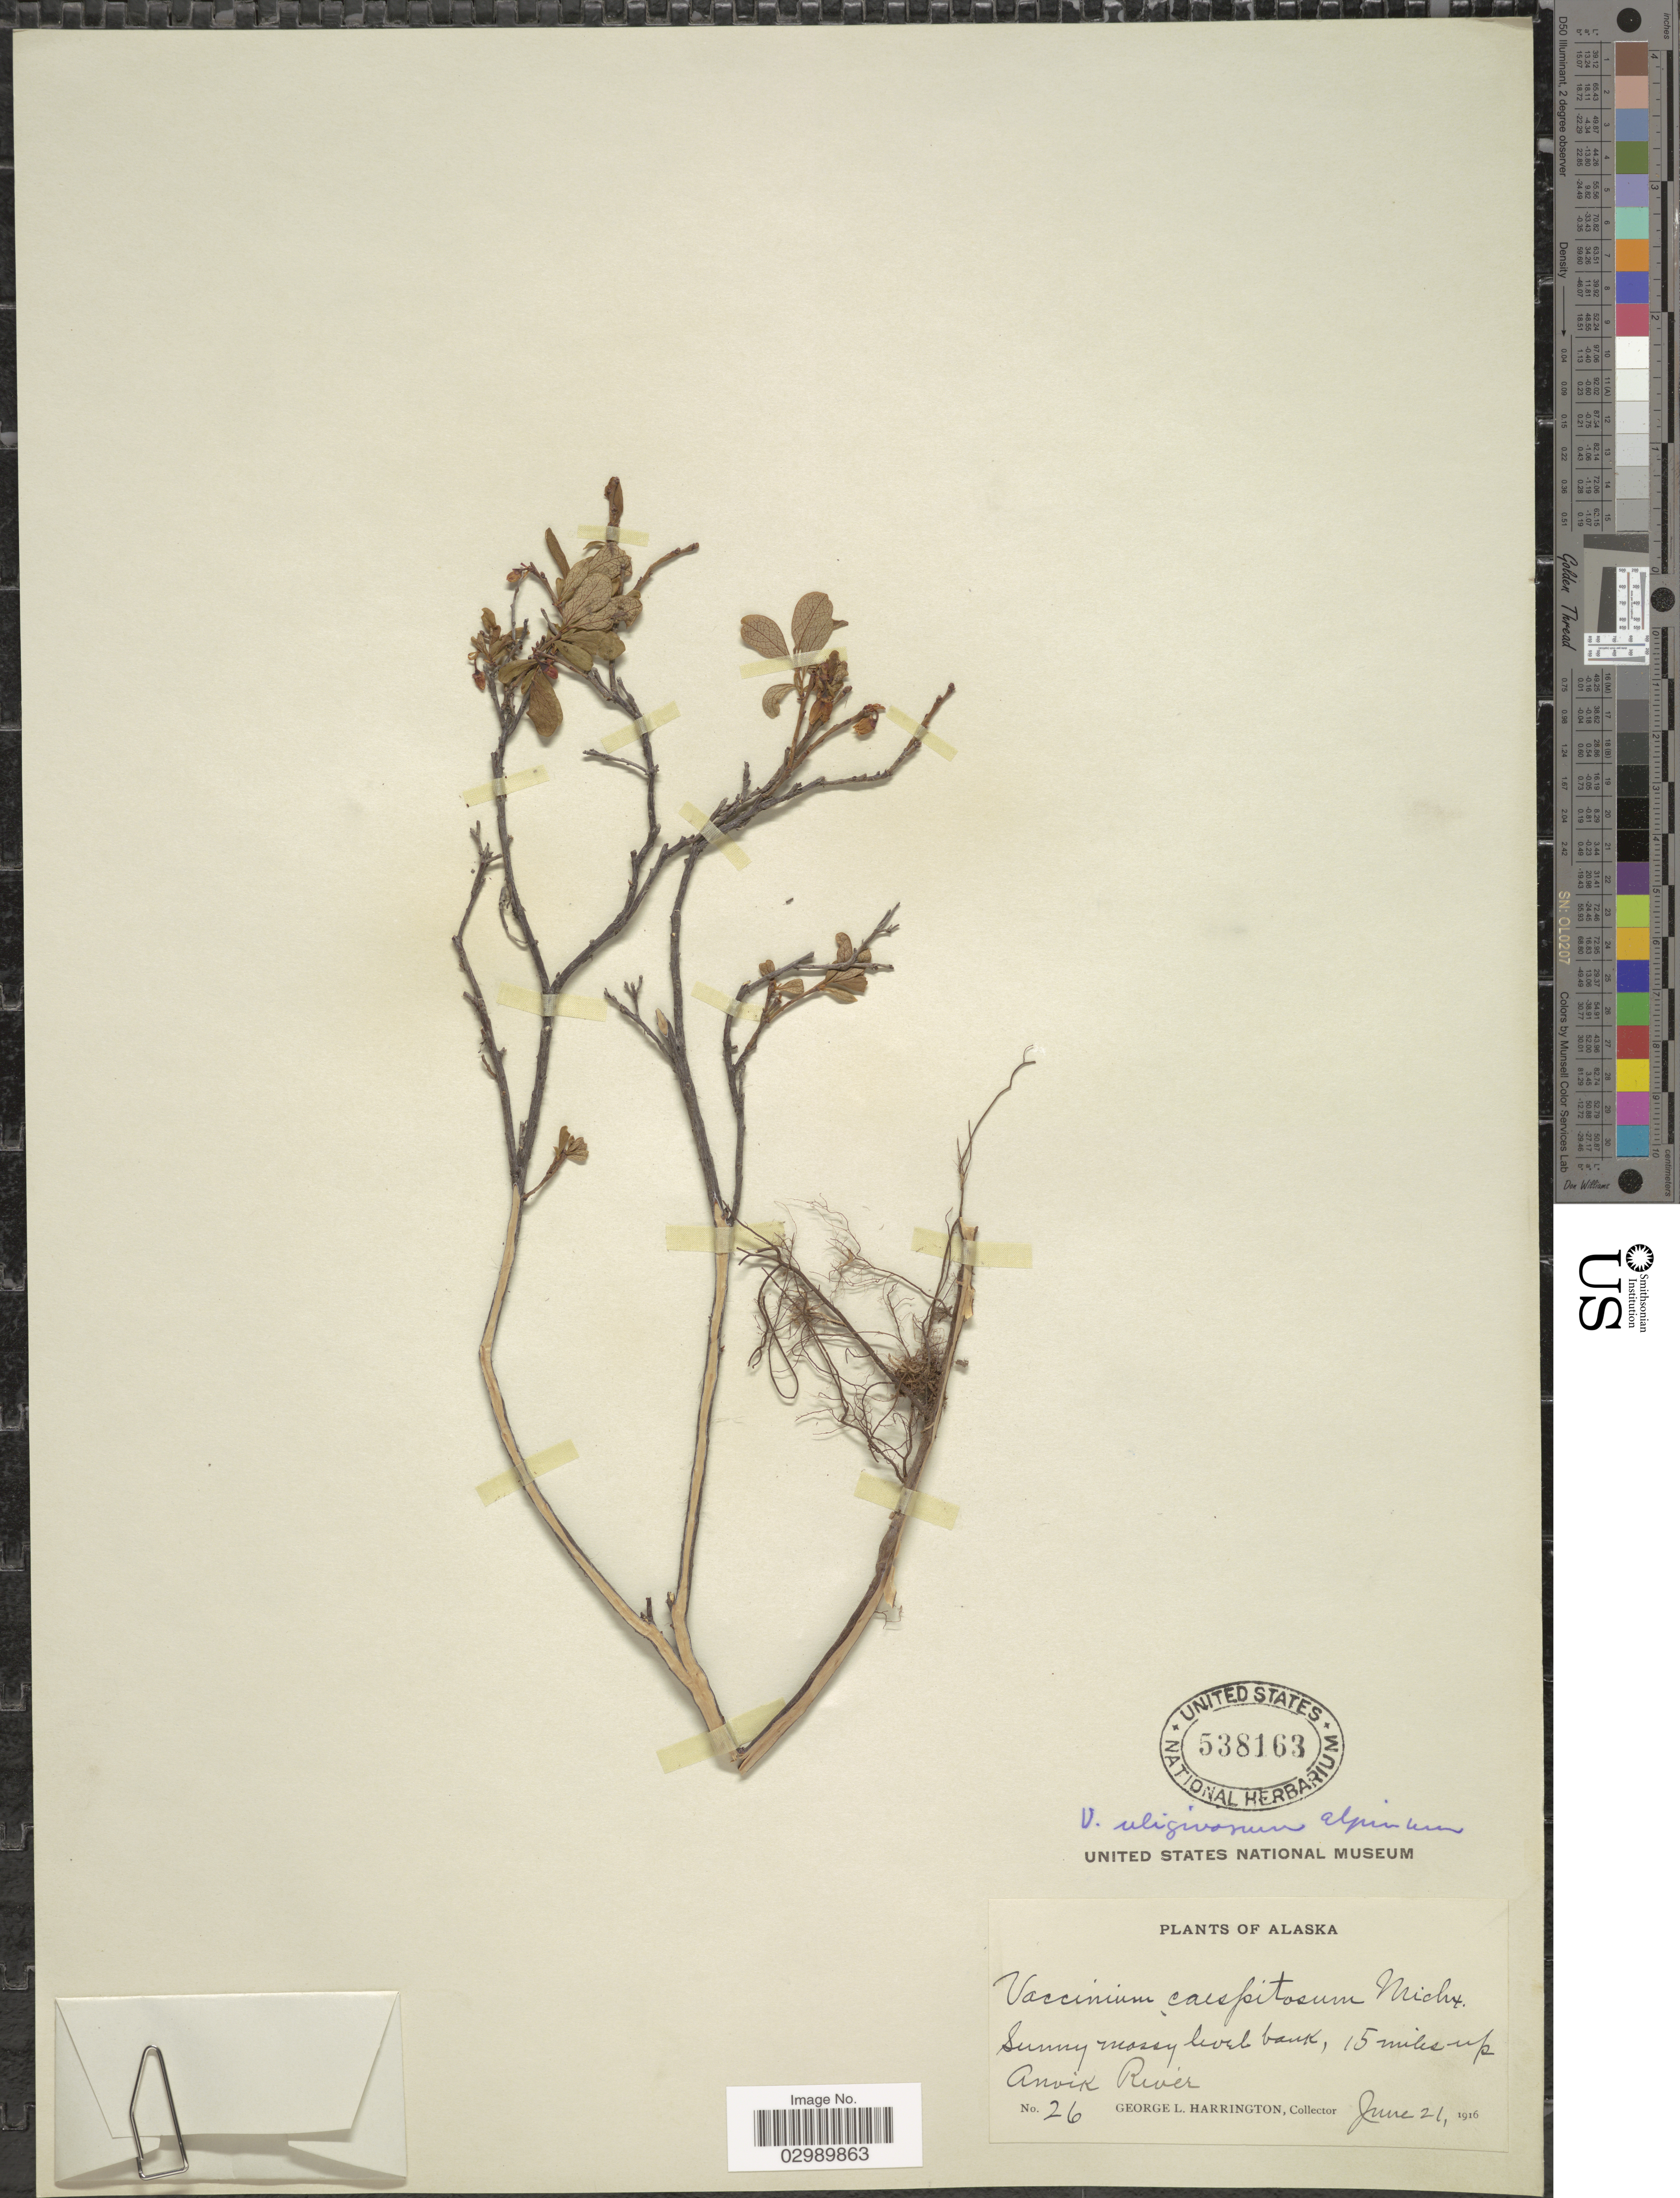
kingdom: Plantae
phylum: Tracheophyta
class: Magnoliopsida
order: Ericales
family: Ericaceae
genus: Vaccinium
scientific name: Vaccinium uliginosum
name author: L.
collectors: G. Harrington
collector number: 26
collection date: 1916-06-21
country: United States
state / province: Alaska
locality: Sunny mossy level bank, 15 miles up Anvik River.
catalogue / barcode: US 538163